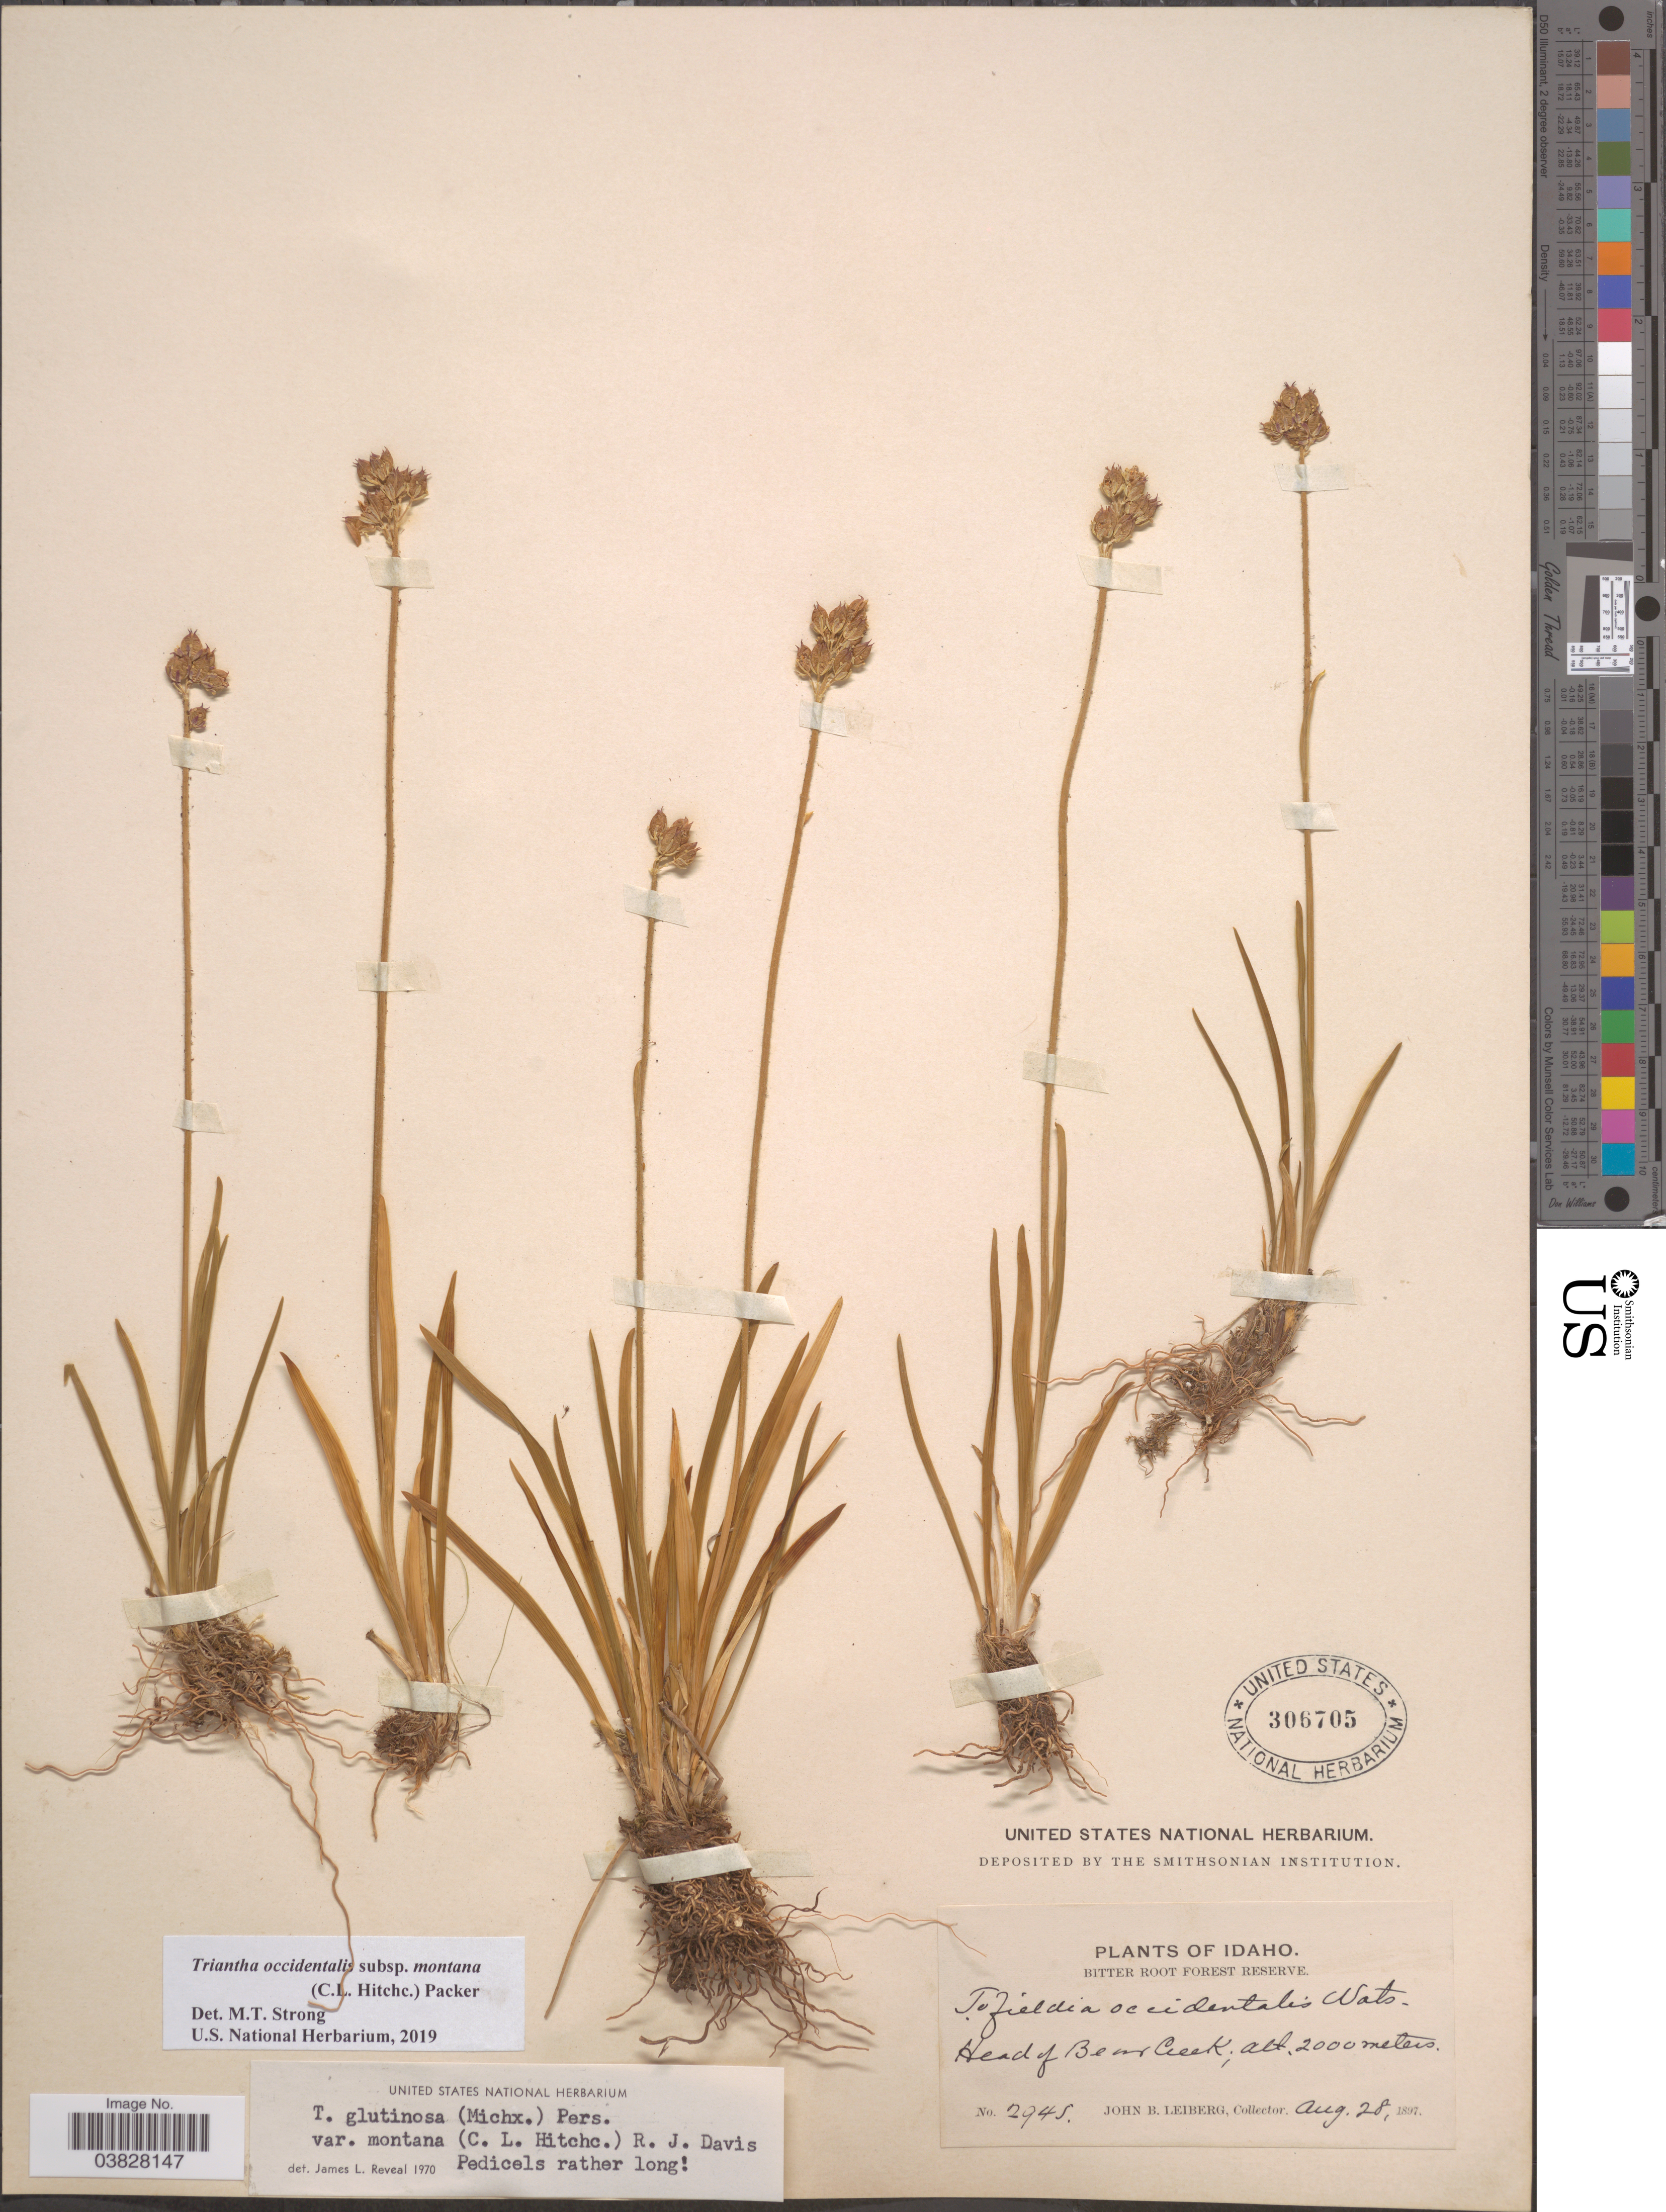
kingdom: Plantae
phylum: Tracheophyta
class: Liliopsida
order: Alismatales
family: Tofieldiaceae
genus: Triantha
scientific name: Triantha occidentalis subsp. montana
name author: (C.L. Hitchc.) Packer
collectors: J. B. Leiberg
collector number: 2945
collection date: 1897-08-28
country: United States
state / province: Idaho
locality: Bitter Root Forest Reserve. Head over Bear Creek.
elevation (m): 2000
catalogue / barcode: US 306705